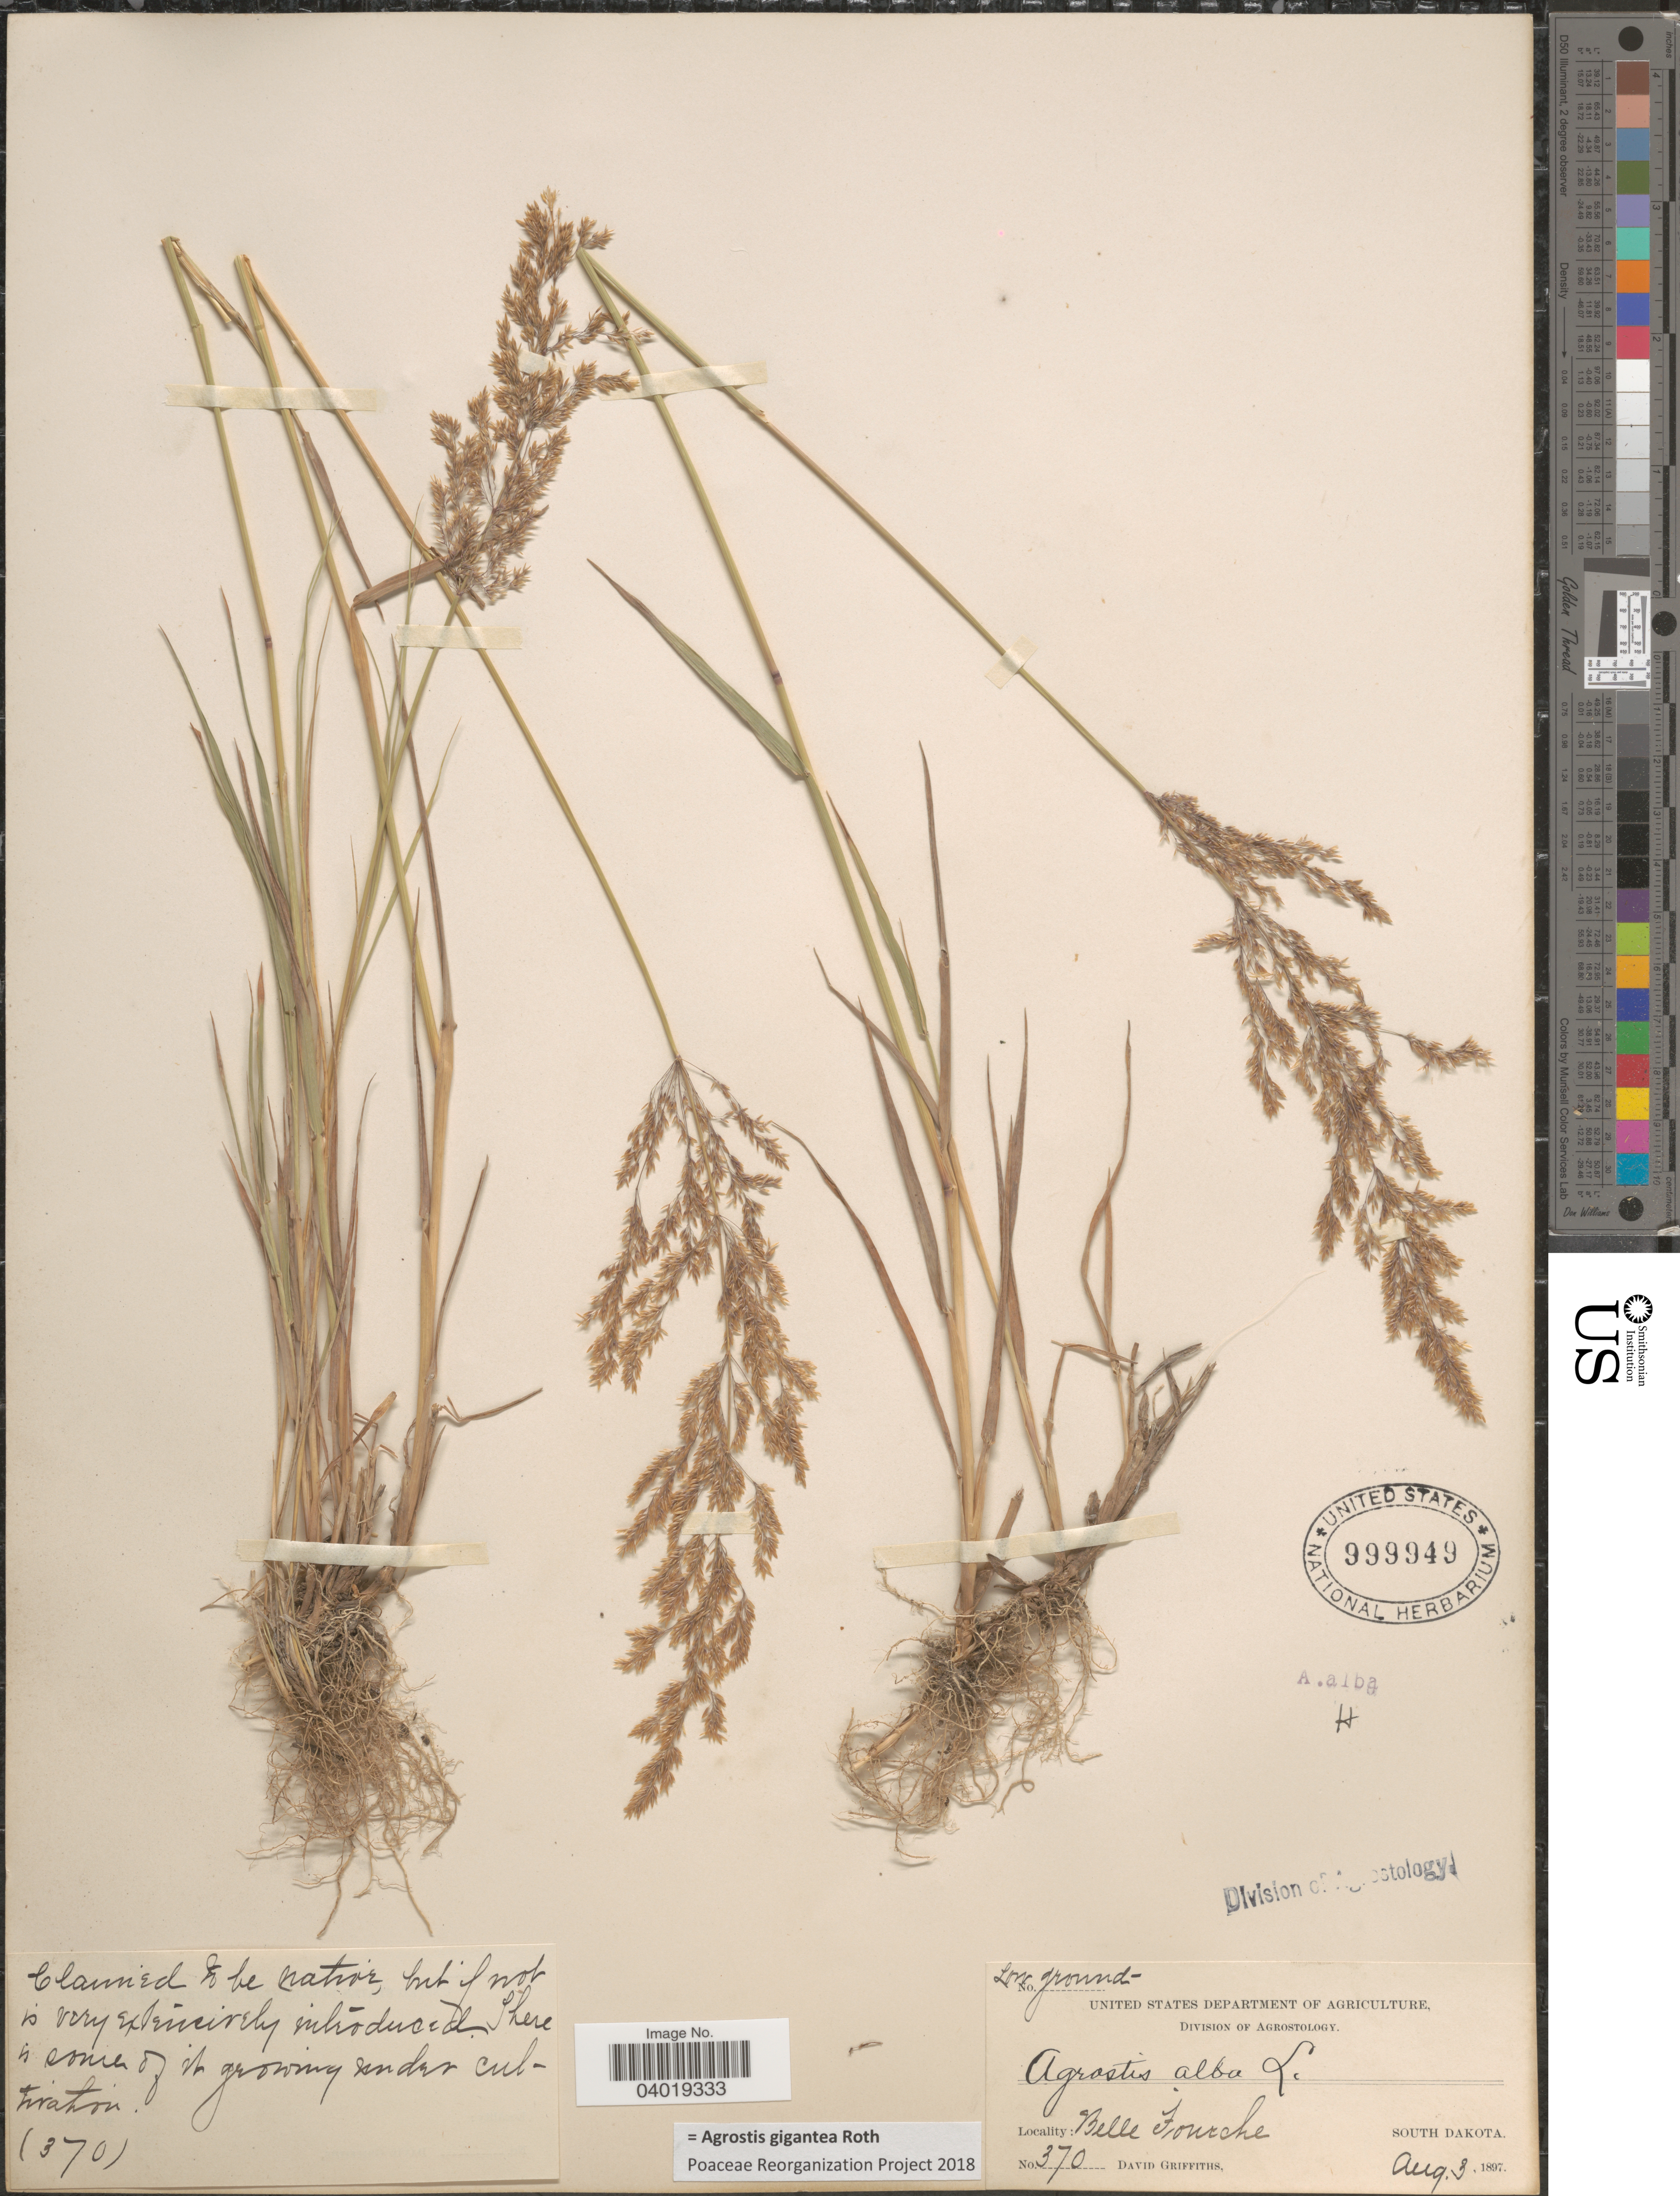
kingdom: Plantae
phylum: Tracheophyta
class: Liliopsida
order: Poales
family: Poaceae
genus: Agrostis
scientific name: Agrostis gigantea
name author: Roth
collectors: D. Griffiths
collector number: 370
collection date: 1897-08-03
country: United States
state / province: South Dakota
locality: Belle Fourche.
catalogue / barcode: US 999949